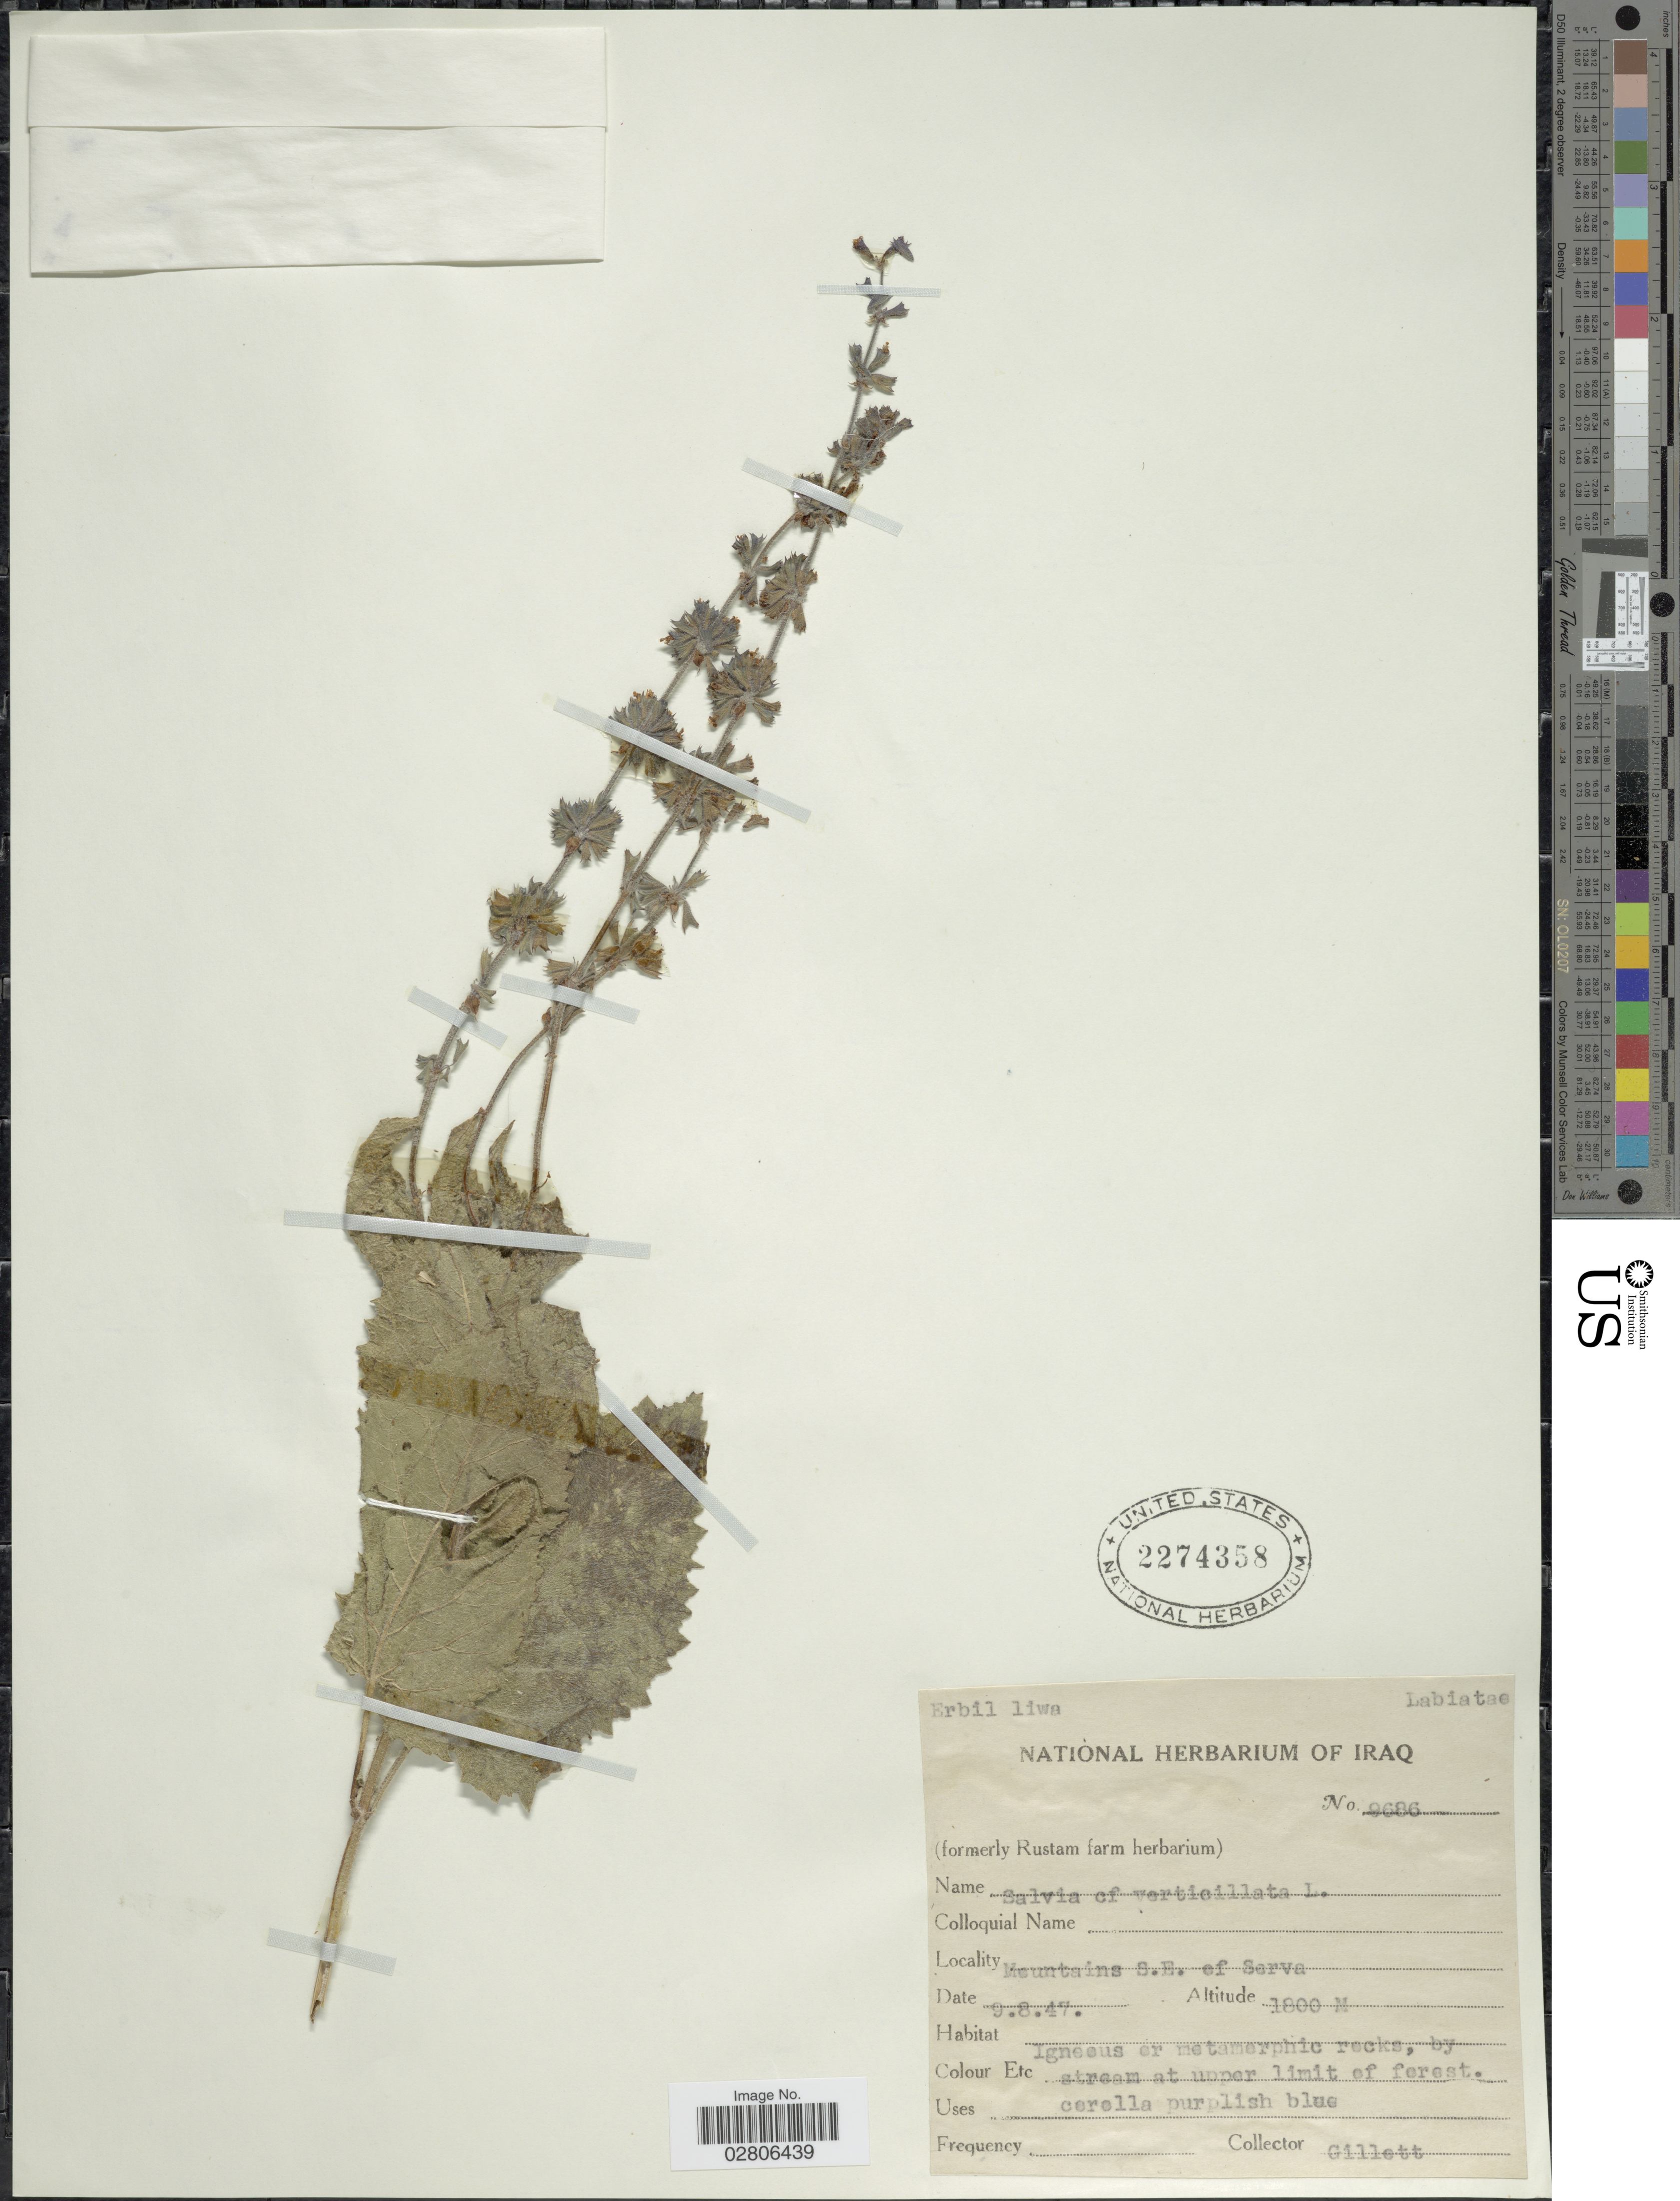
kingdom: Plantae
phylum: Tracheophyta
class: Magnoliopsida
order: Lamiales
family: Lamiaceae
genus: Salvia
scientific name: Salvia verticillata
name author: L.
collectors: Gillett, --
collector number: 9686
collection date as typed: Transcribed d/m/y: 9/8/47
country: Iraq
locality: Mountains S.E. of Sarva. Erbil liwa.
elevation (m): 1800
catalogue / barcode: US 2274358